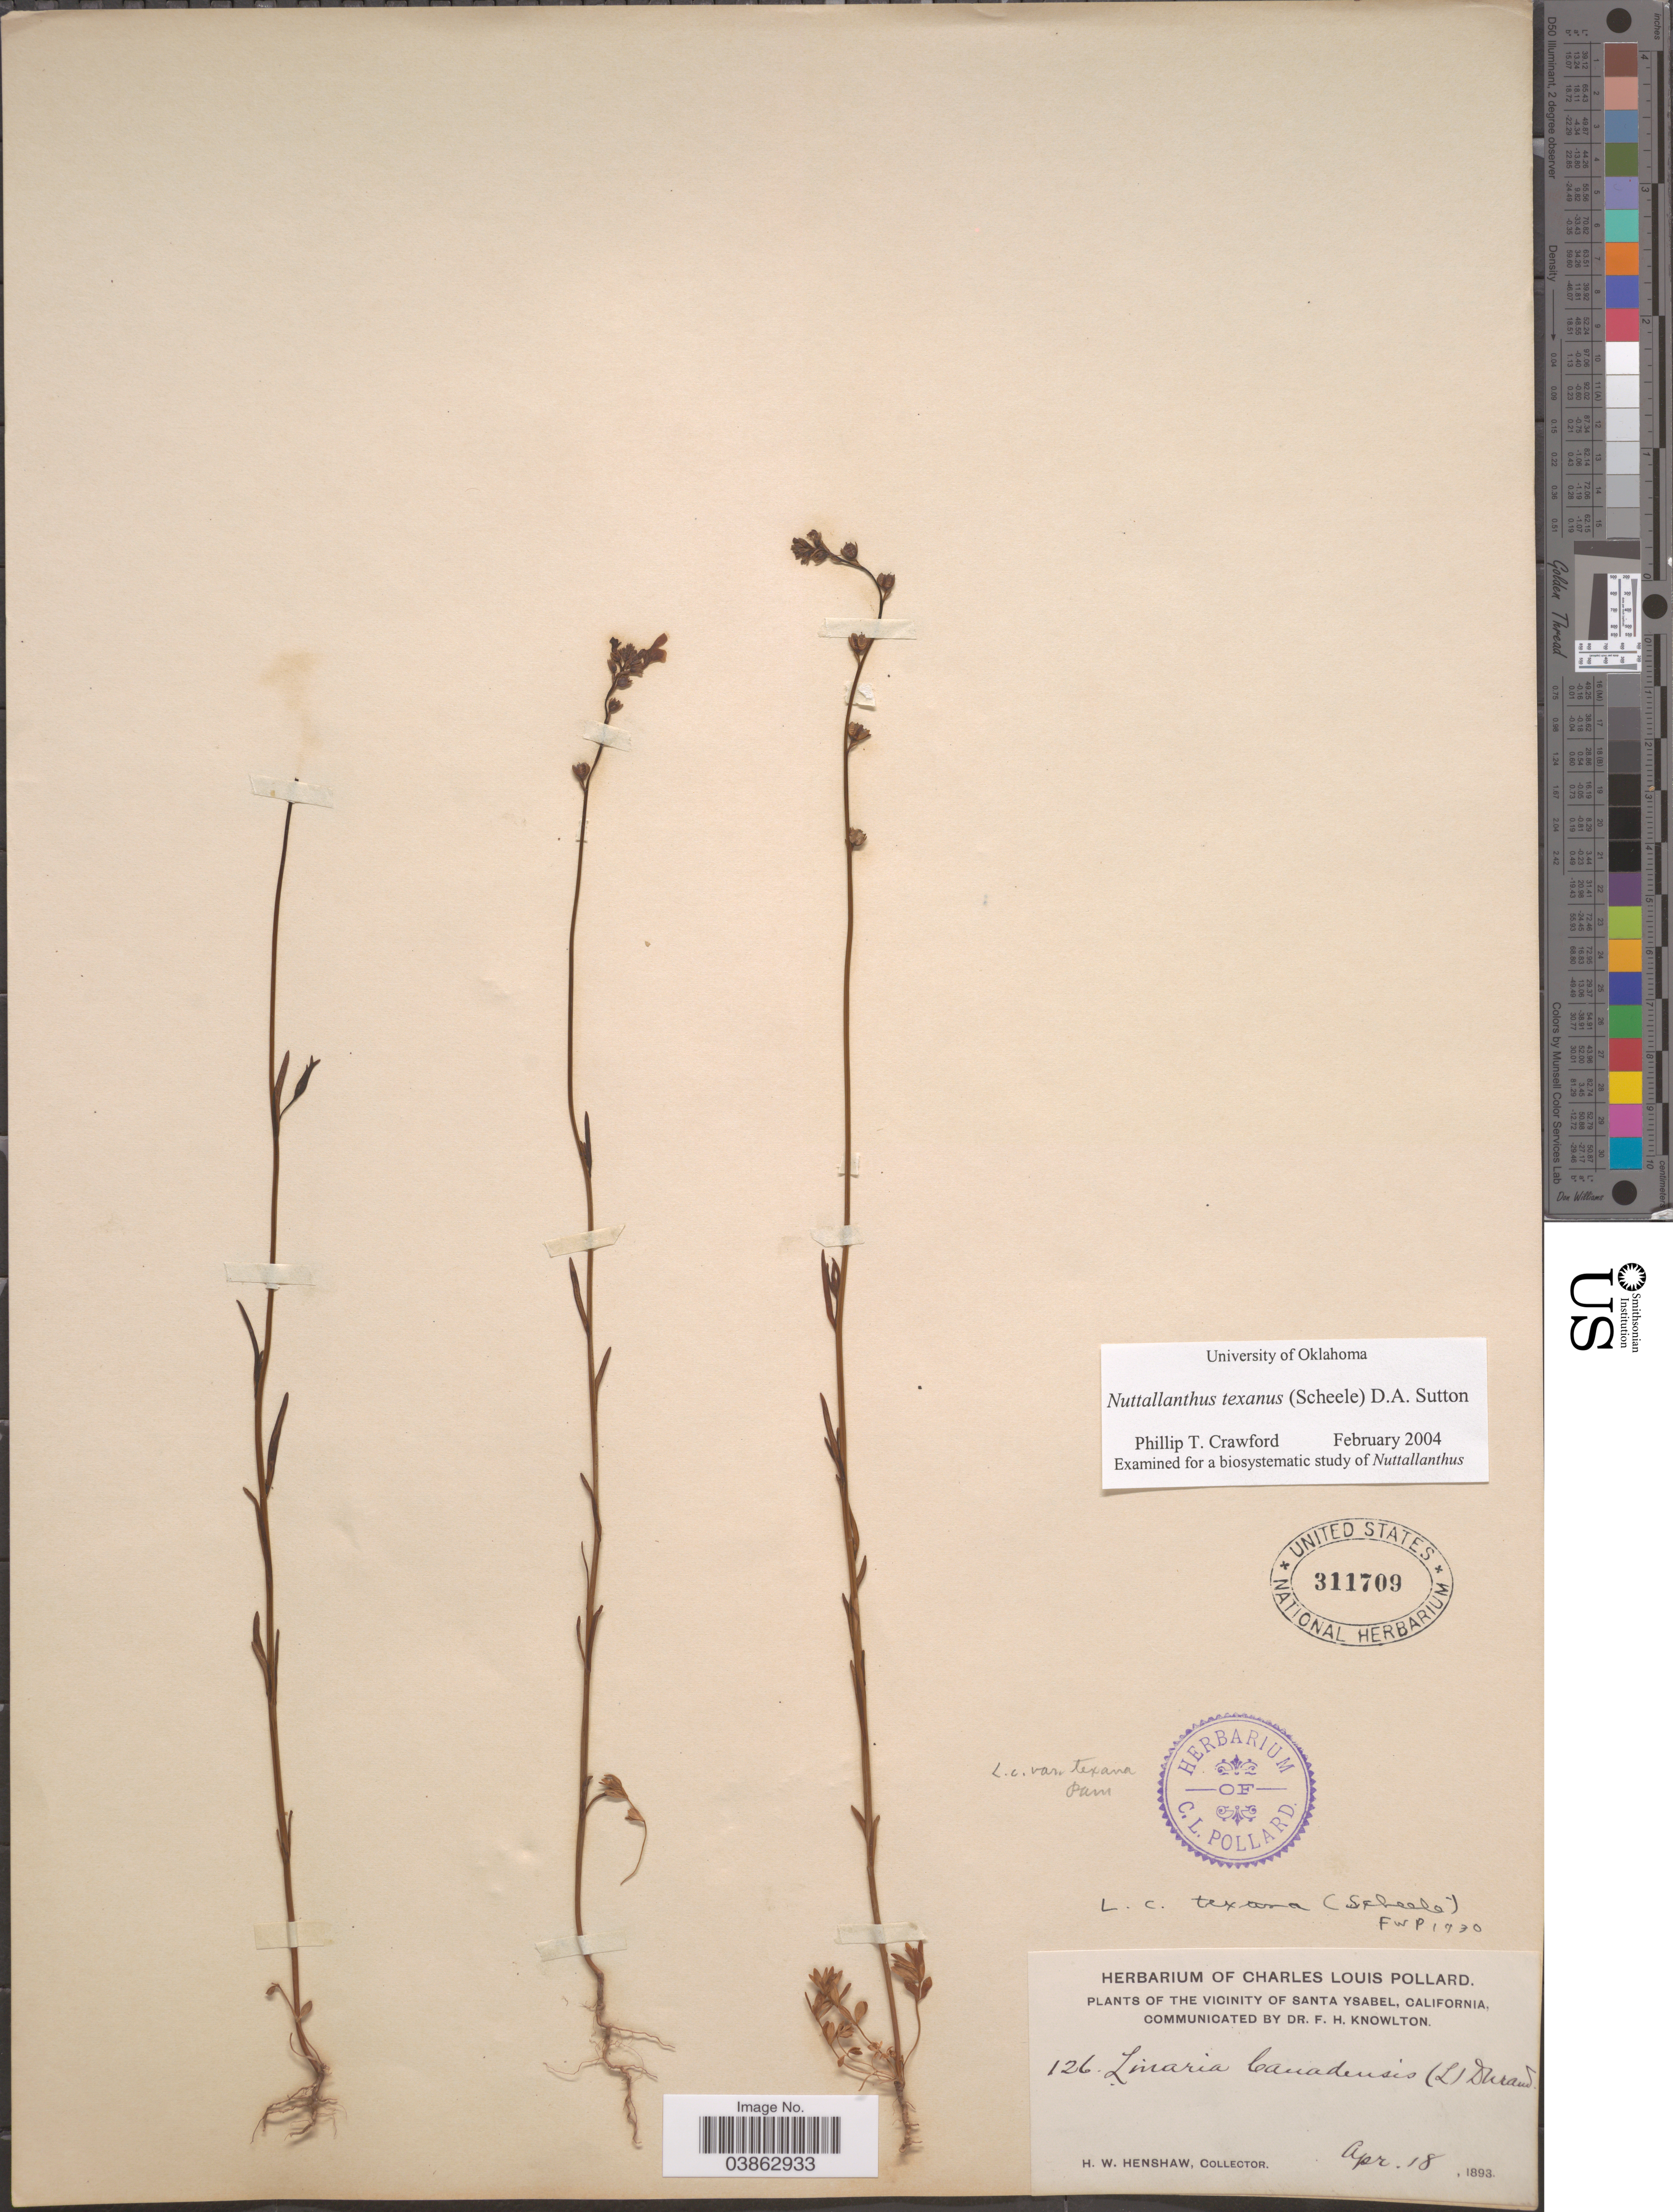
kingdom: Plantae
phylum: Tracheophyta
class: Magnoliopsida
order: Lamiales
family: Plantaginaceae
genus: Linaria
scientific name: Linaria texana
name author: Scheele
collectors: H. Henshaw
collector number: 126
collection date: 1893-04-18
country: United States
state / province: California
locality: The vicinity of Santa Ysabel.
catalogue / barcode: US 311709